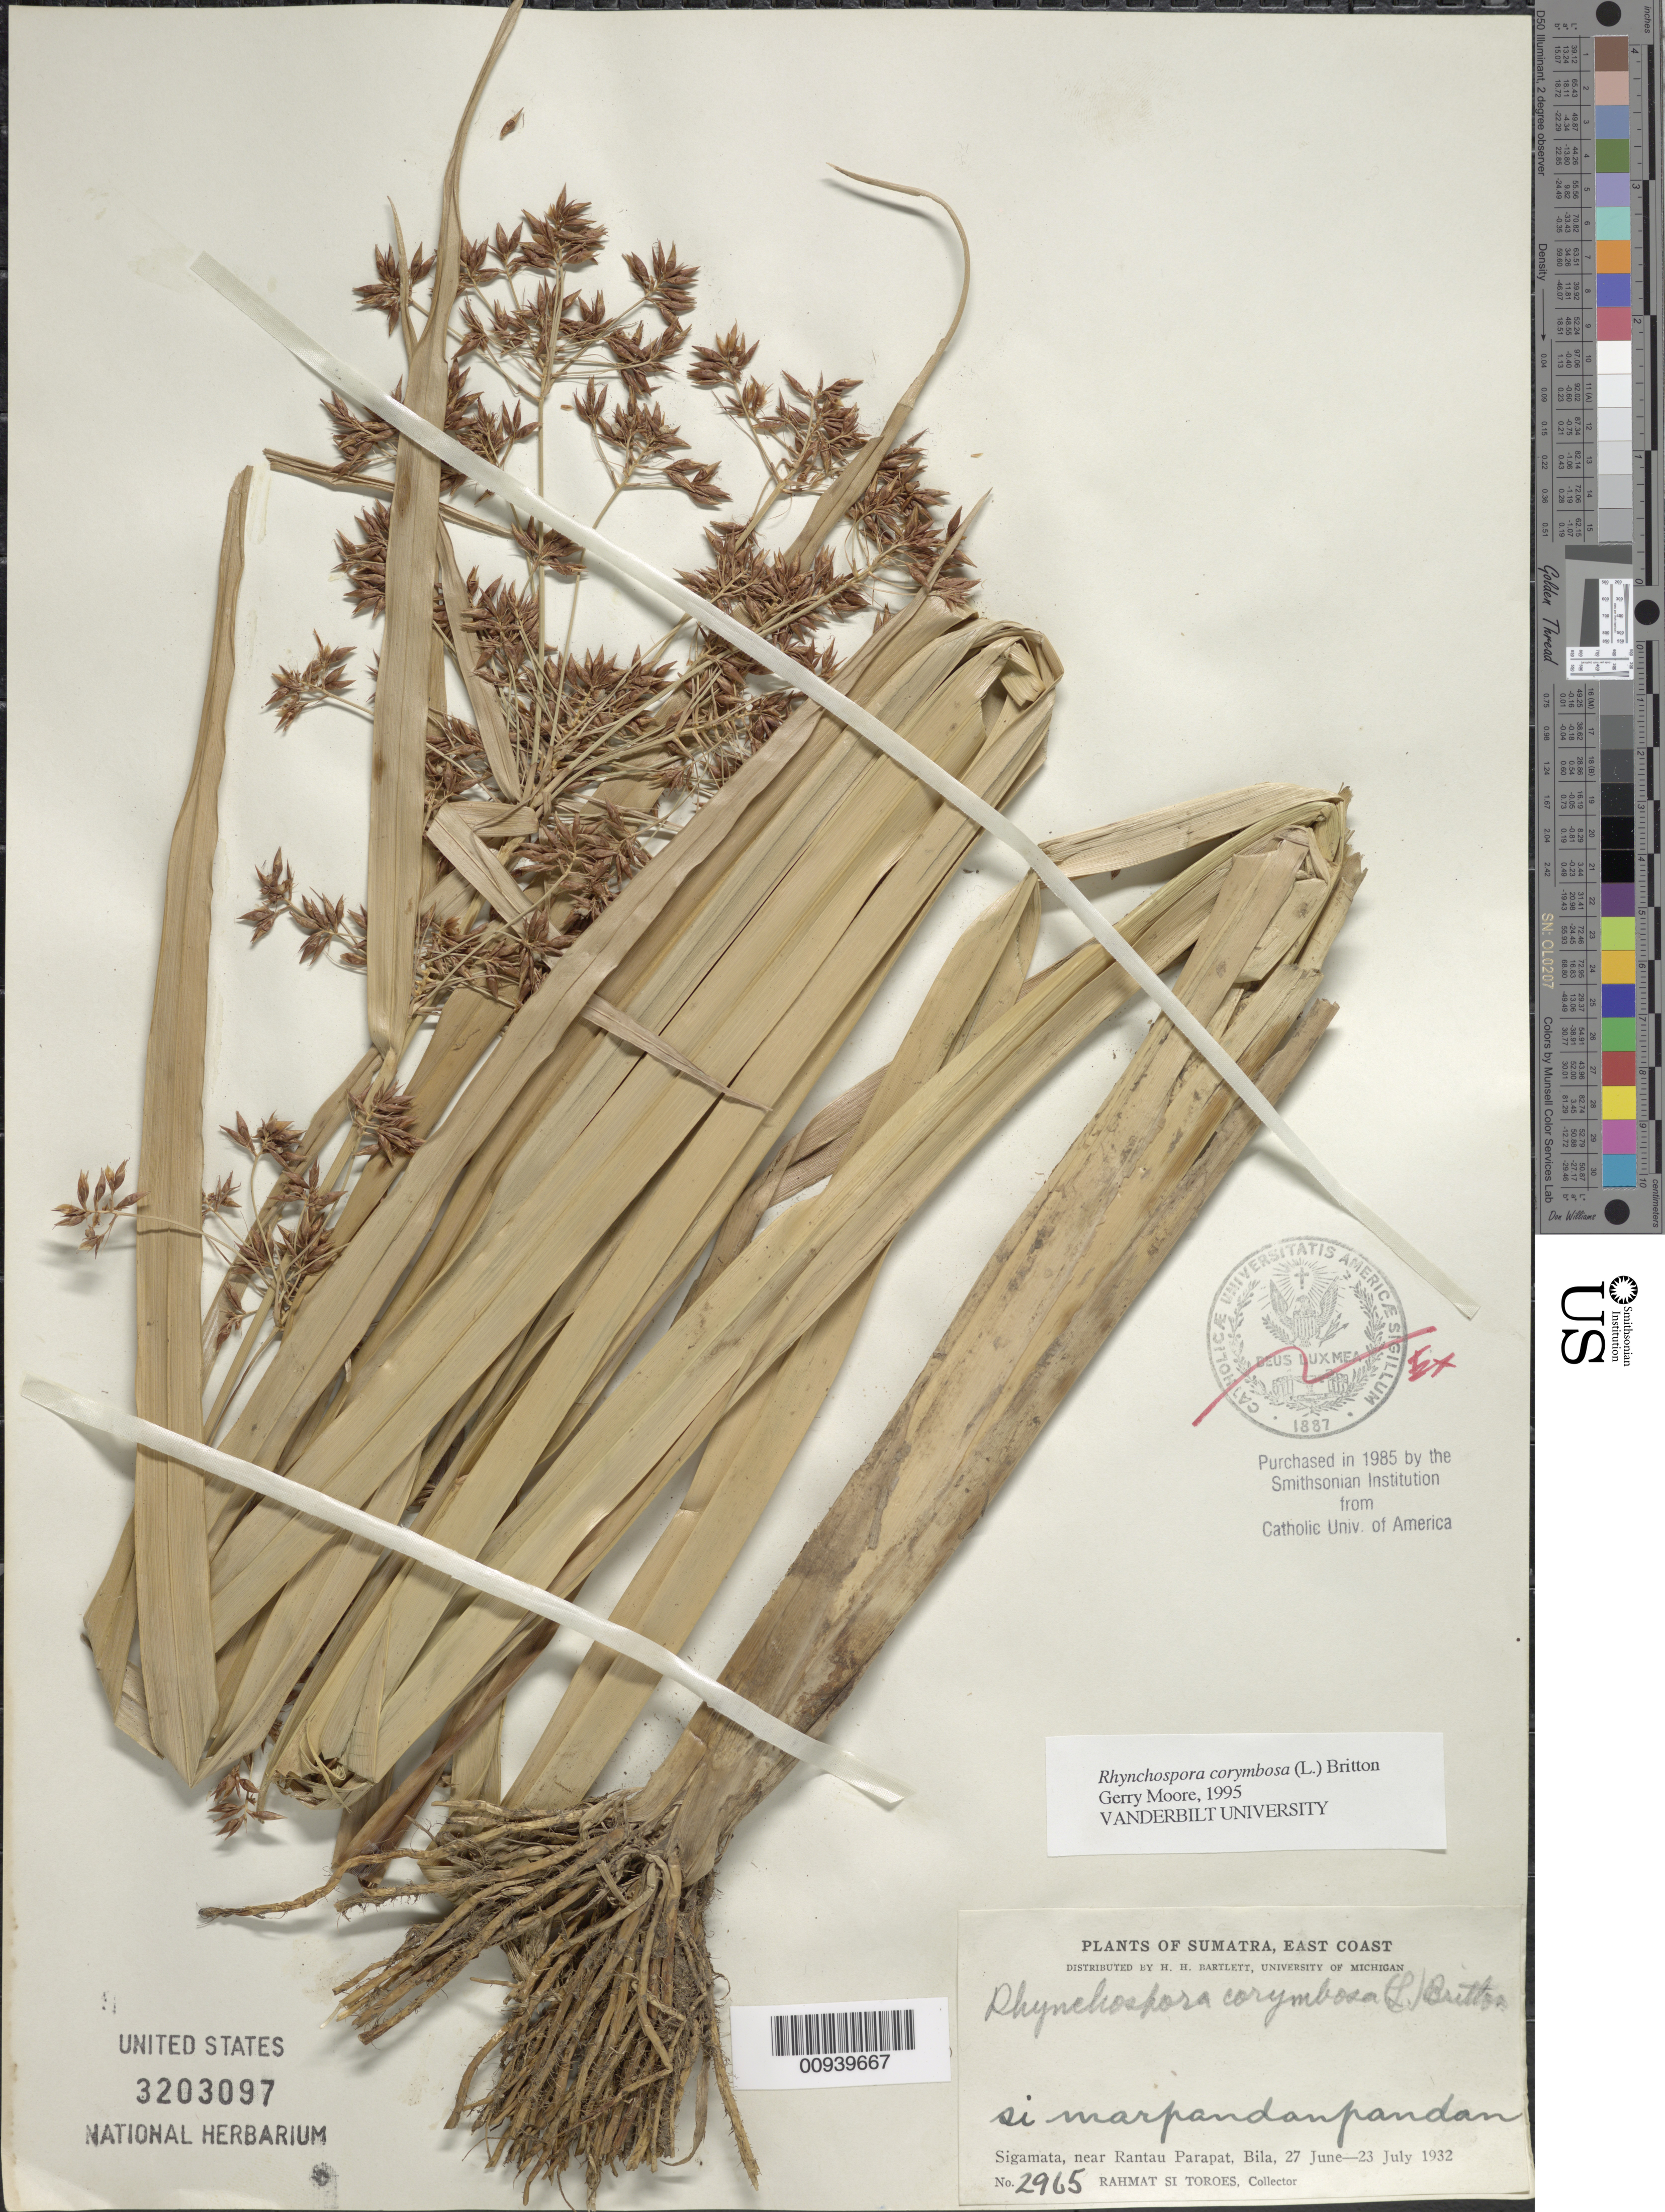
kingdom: Plantae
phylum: Tracheophyta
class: Liliopsida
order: Poales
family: Cyperaceae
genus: Rhynchospora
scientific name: Rhynchospora corymbosa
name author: (L.) Britton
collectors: Rahmat Si Boeea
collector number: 2965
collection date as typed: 27 Jun 1932 to 23 Jul 1932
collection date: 1932-06-27/1932-07-23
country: Indonesia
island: Sumatra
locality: Sigamata, near Rantau parapat, Bila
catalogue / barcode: US 3203097